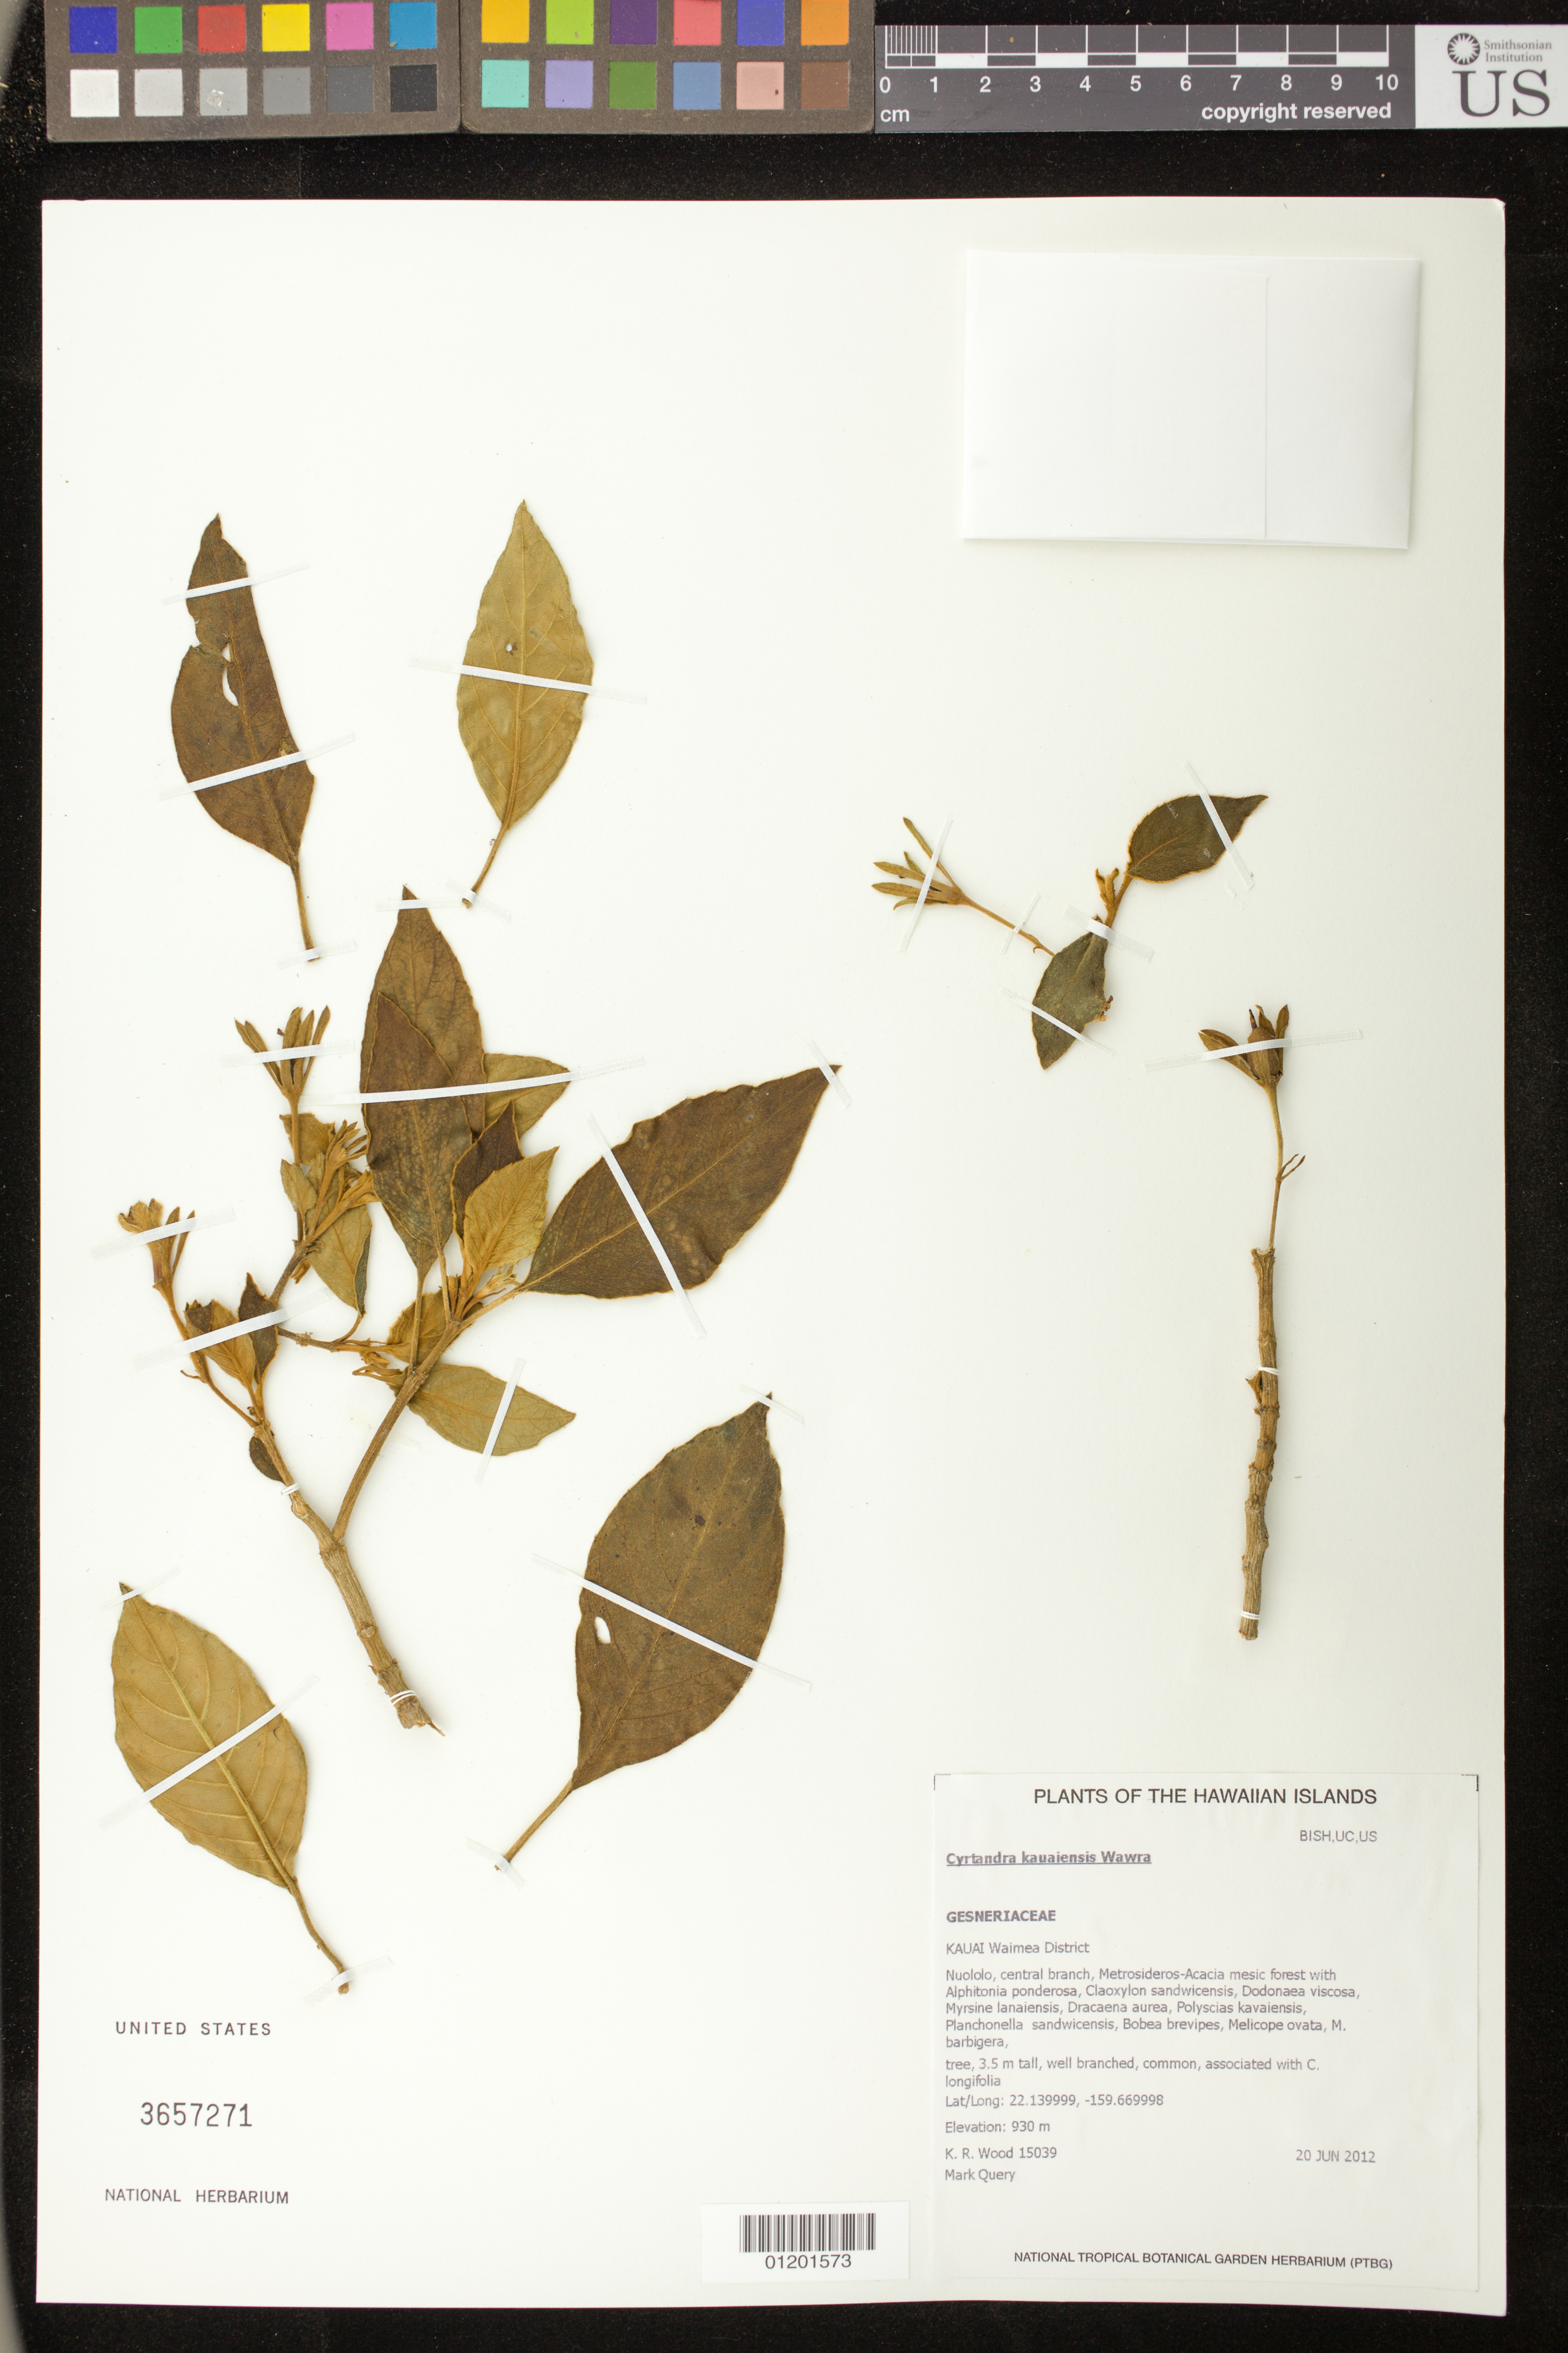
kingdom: Plantae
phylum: Tracheophyta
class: Magnoliopsida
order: Lamiales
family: Gesneriaceae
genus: Cyrtandra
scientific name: Cyrtandra kauaiensis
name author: Wawra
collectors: K. R. Wood & M. Query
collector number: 15039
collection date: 2012-06-20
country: United States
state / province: Hawaii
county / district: Kauai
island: Kaua'i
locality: Waimea District, Nuololo, central branch.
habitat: Mesic forest.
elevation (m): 930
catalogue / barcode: US 3657271